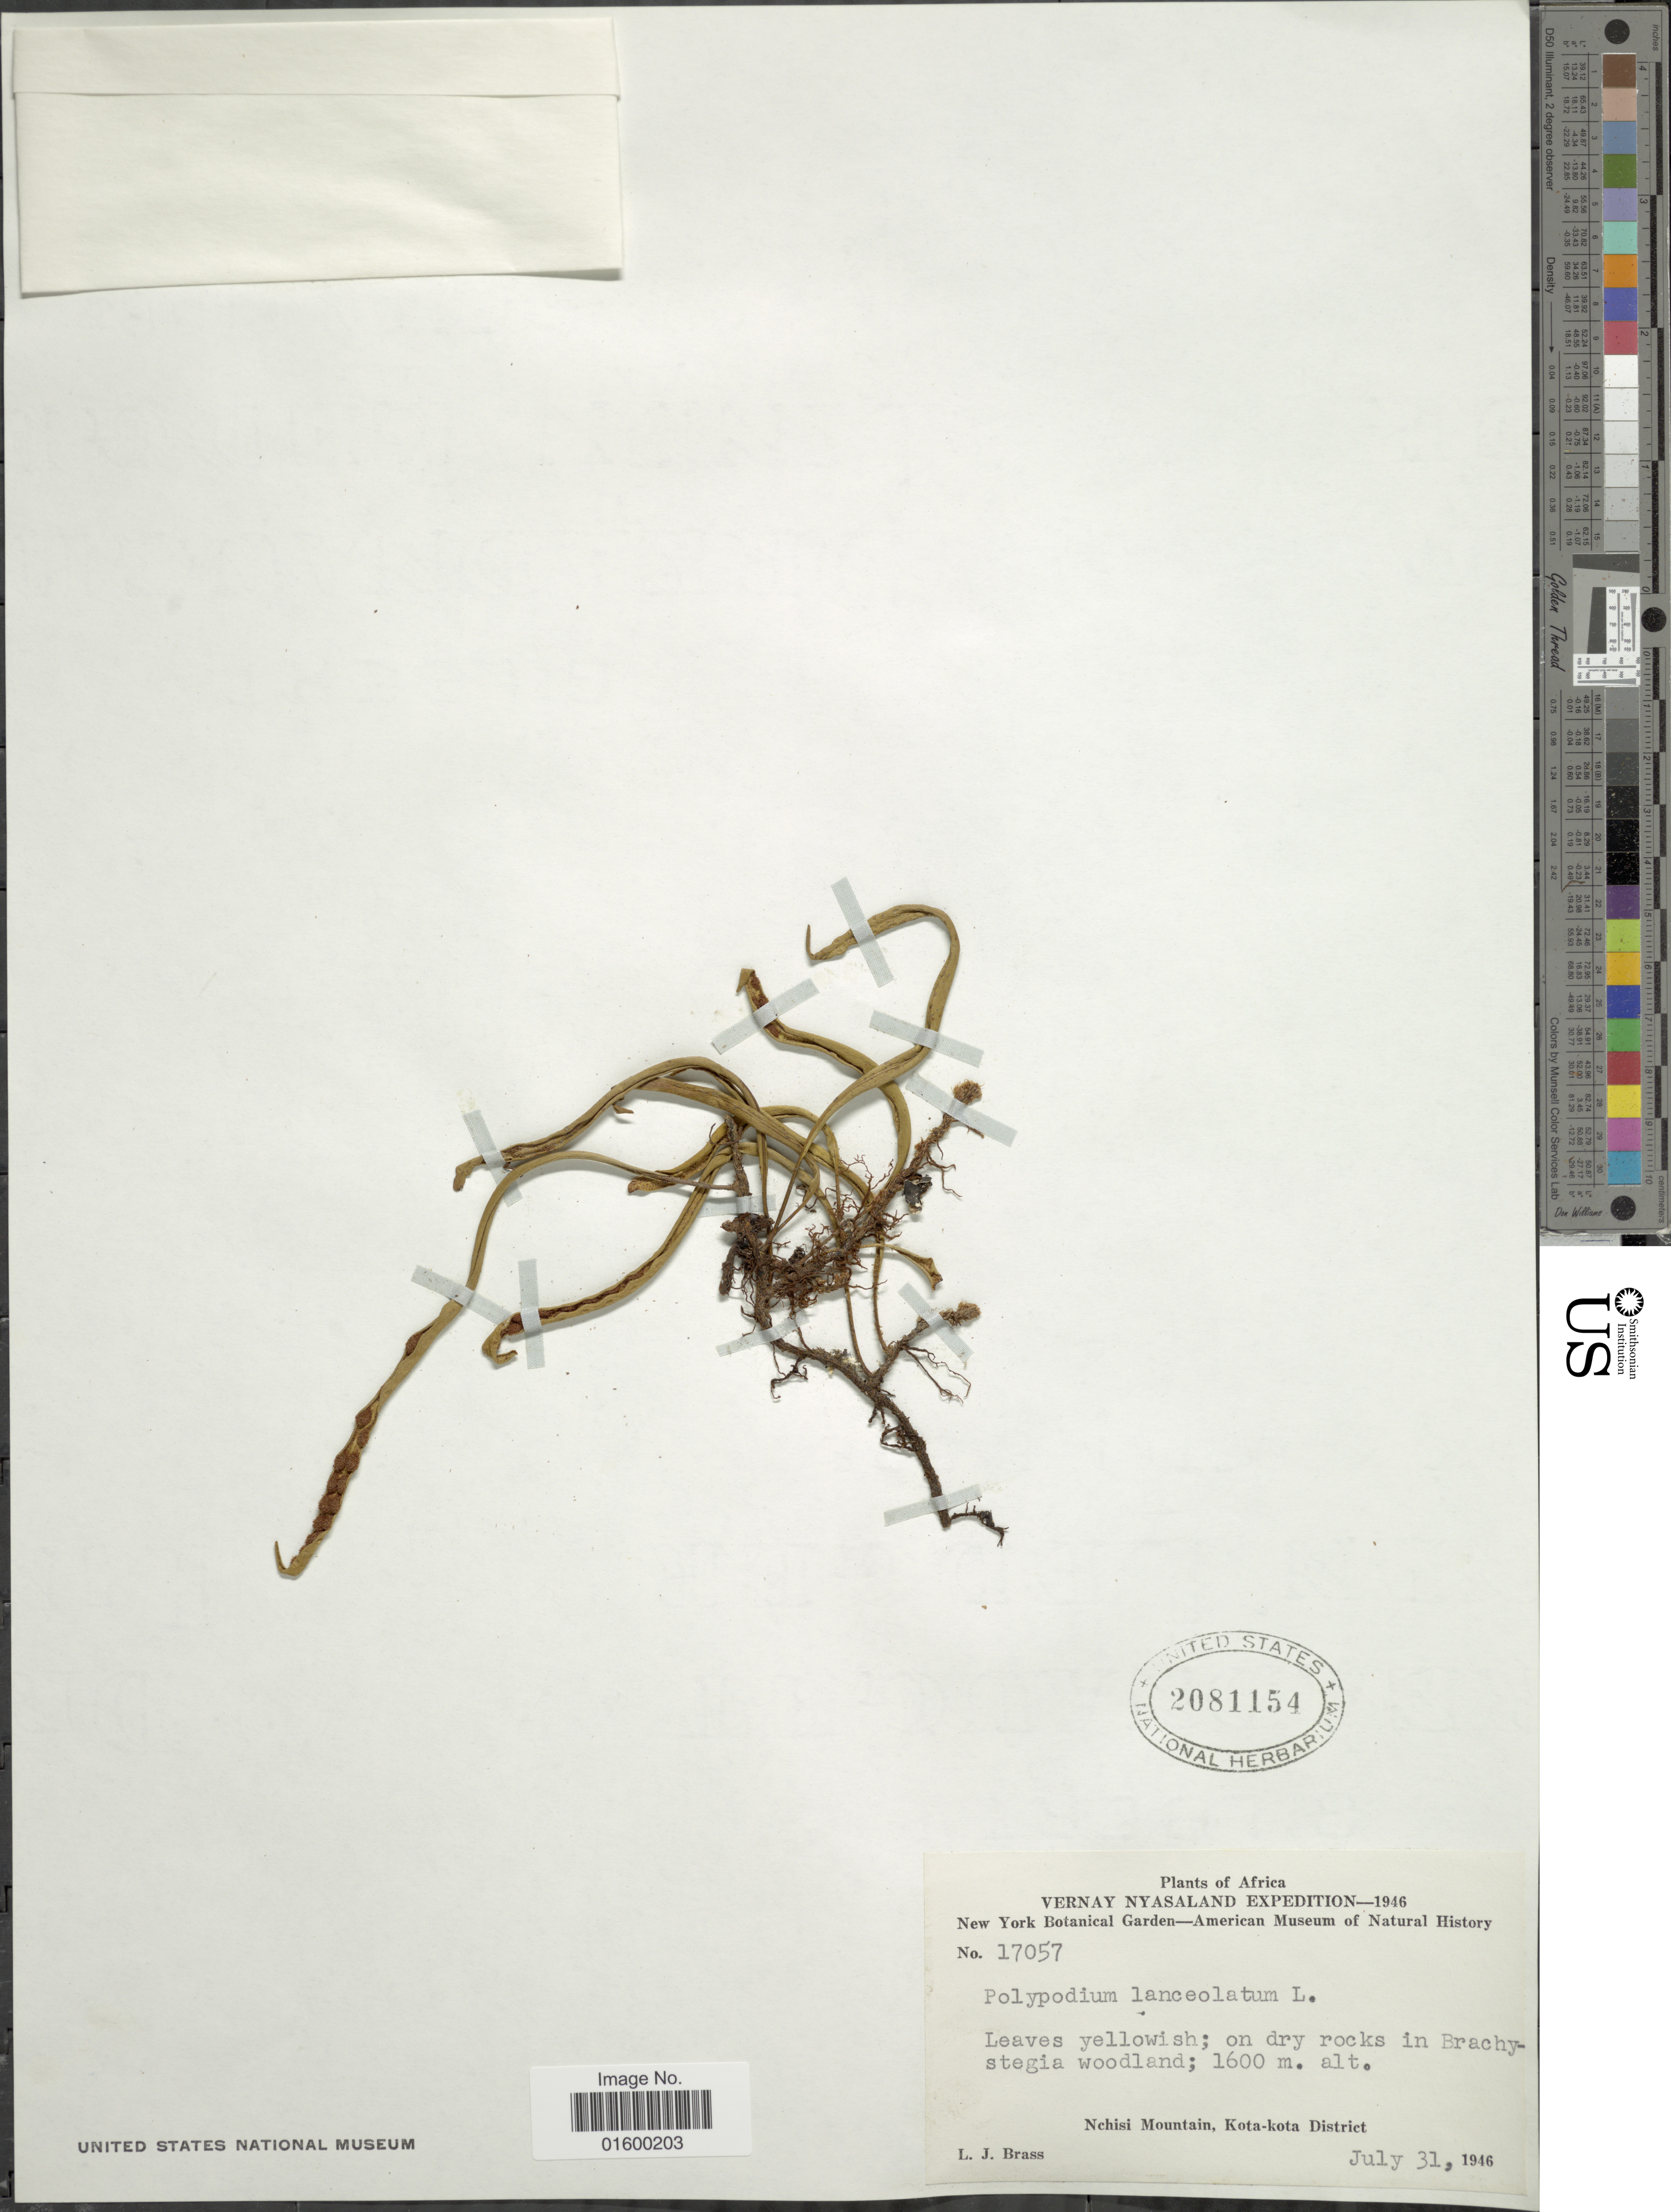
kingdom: Plantae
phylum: Tracheophyta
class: Polypodiopsida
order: Polypodiales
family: Polypodiaceae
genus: Pleopeltis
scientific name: Pleopeltis macrocarpa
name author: (Bory ex Willd.) Kaulf.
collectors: L. J. Brass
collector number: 17057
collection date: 1946-07-31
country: Malawi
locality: Vernay Nyasa, Nchisi Mountain, Kota-kota District, Africa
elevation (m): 1600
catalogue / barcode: US 2081154